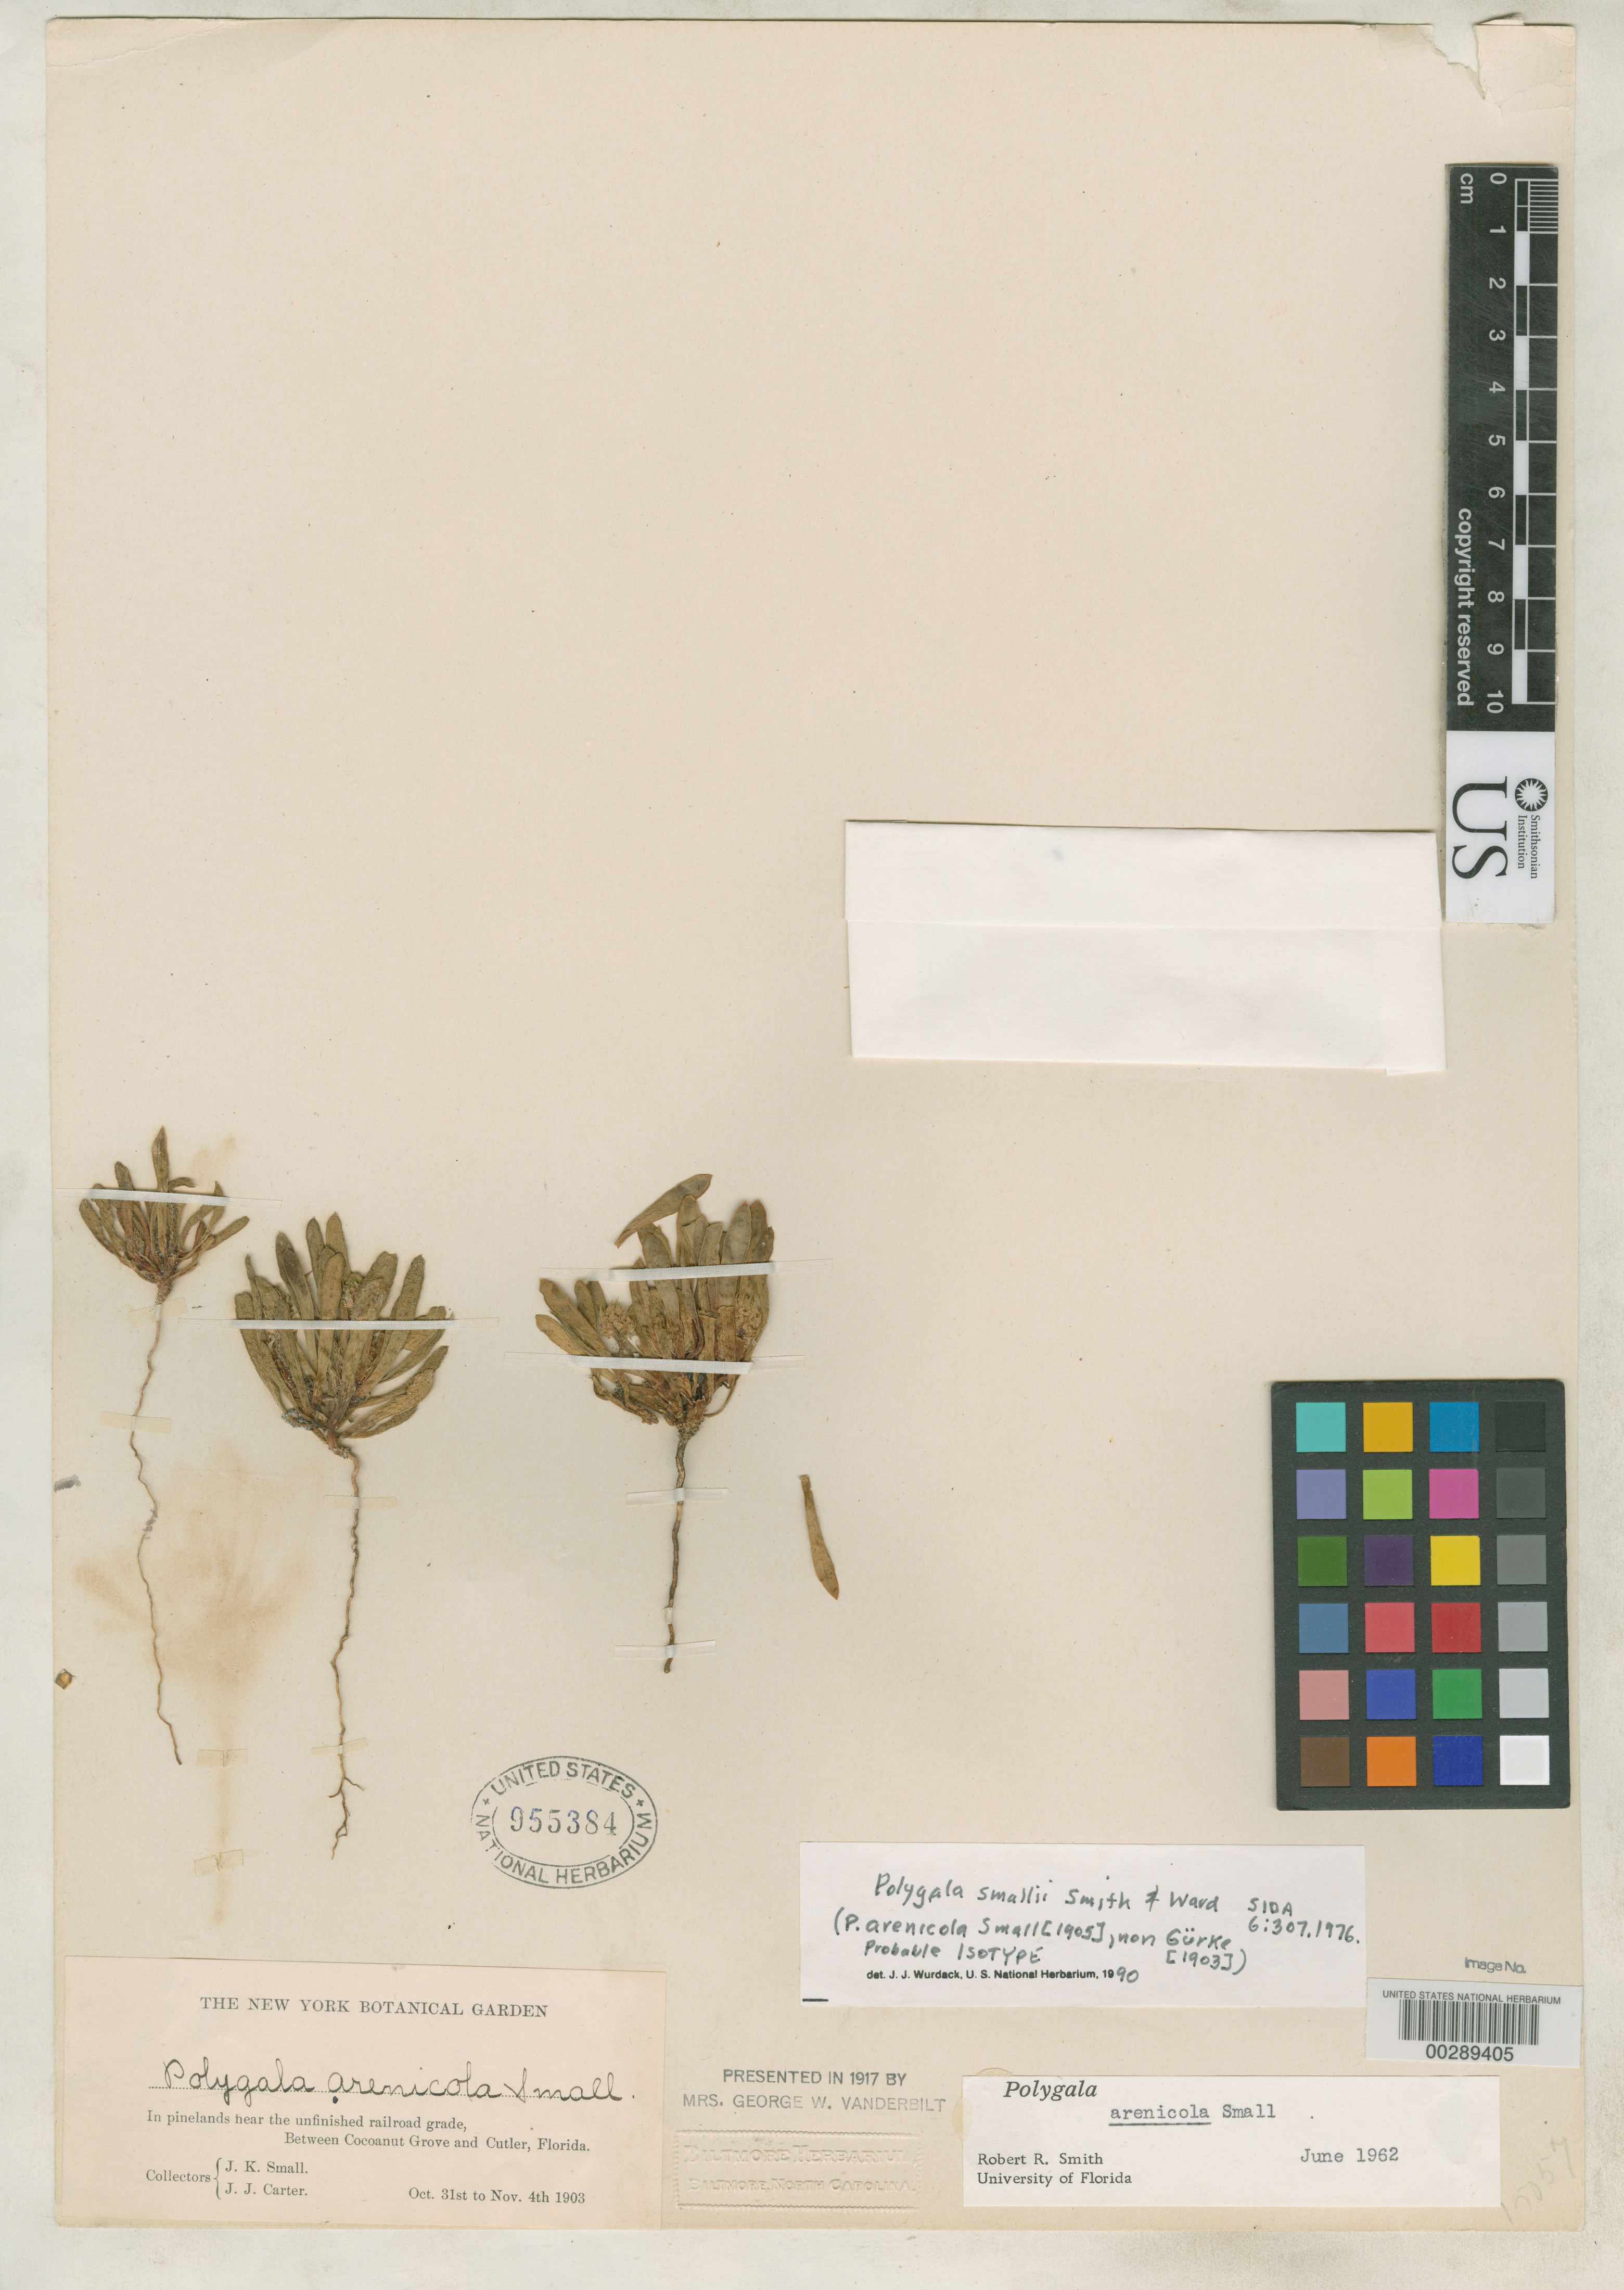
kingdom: Plantae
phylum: Tracheophyta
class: Magnoliopsida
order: Fabales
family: Polygalaceae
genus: Polygala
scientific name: Polygala smallii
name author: R.R. Sm. &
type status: Possible Isotype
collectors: J. K. Small & J. J. Carter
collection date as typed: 31 Oct 1903 to 04 Nov 1903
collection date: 1903-10-31/1903-11-04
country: United States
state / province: Florida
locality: Between Coconut Grove & Cutler, pinelands near unfinished railroad grade.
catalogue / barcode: US 955384